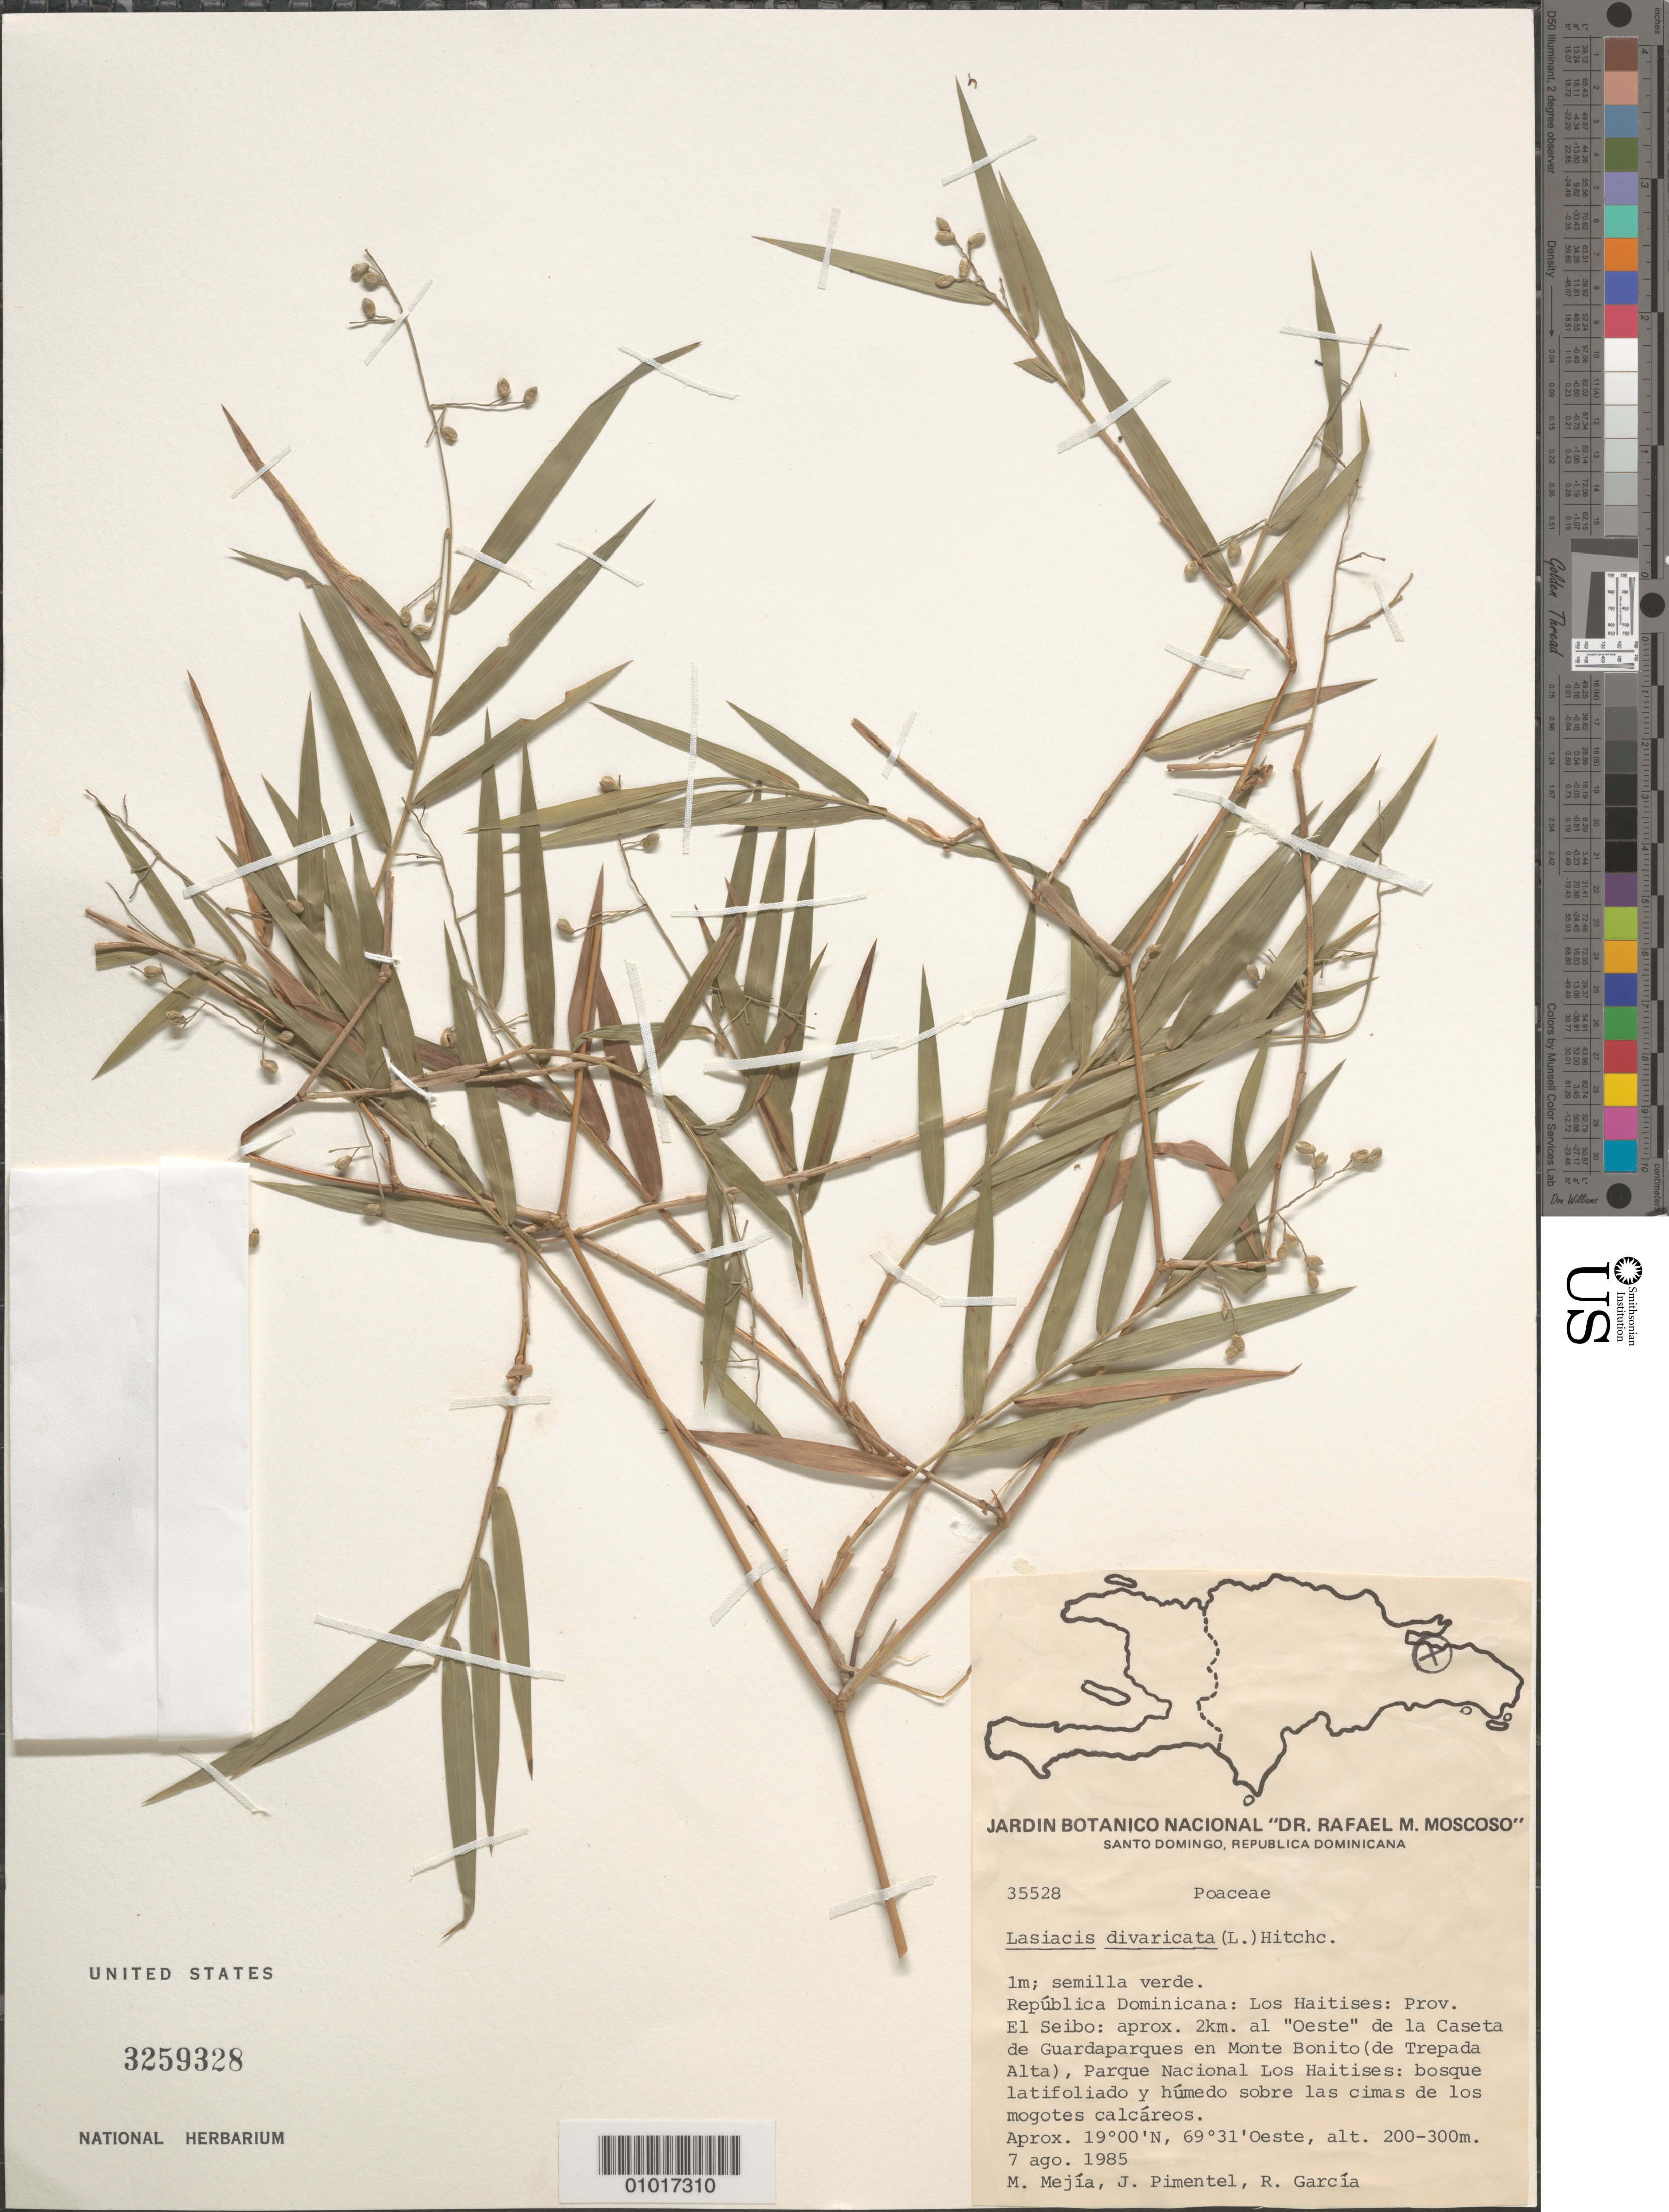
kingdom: Plantae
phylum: Tracheophyta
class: Liliopsida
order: Poales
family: Poaceae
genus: Lasiacis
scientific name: Lasiacis divaricata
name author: (L.) Hitchc.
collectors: M. Mejia, J. Pimentel & R. G. García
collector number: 35528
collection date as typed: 01 Jan 1985 to 31 Dec 1985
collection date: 1985-01-01/1985-12-31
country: Dominican Republic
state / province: El Seibo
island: Hispaniola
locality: Republica Dominicana: Los Haitises: Prov. El Seibo: approx. 2 km. al "Oeste" de la Caseta de Guardaparques en Monte Bonito (de Trepada Alta),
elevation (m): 200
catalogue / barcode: US 3259328